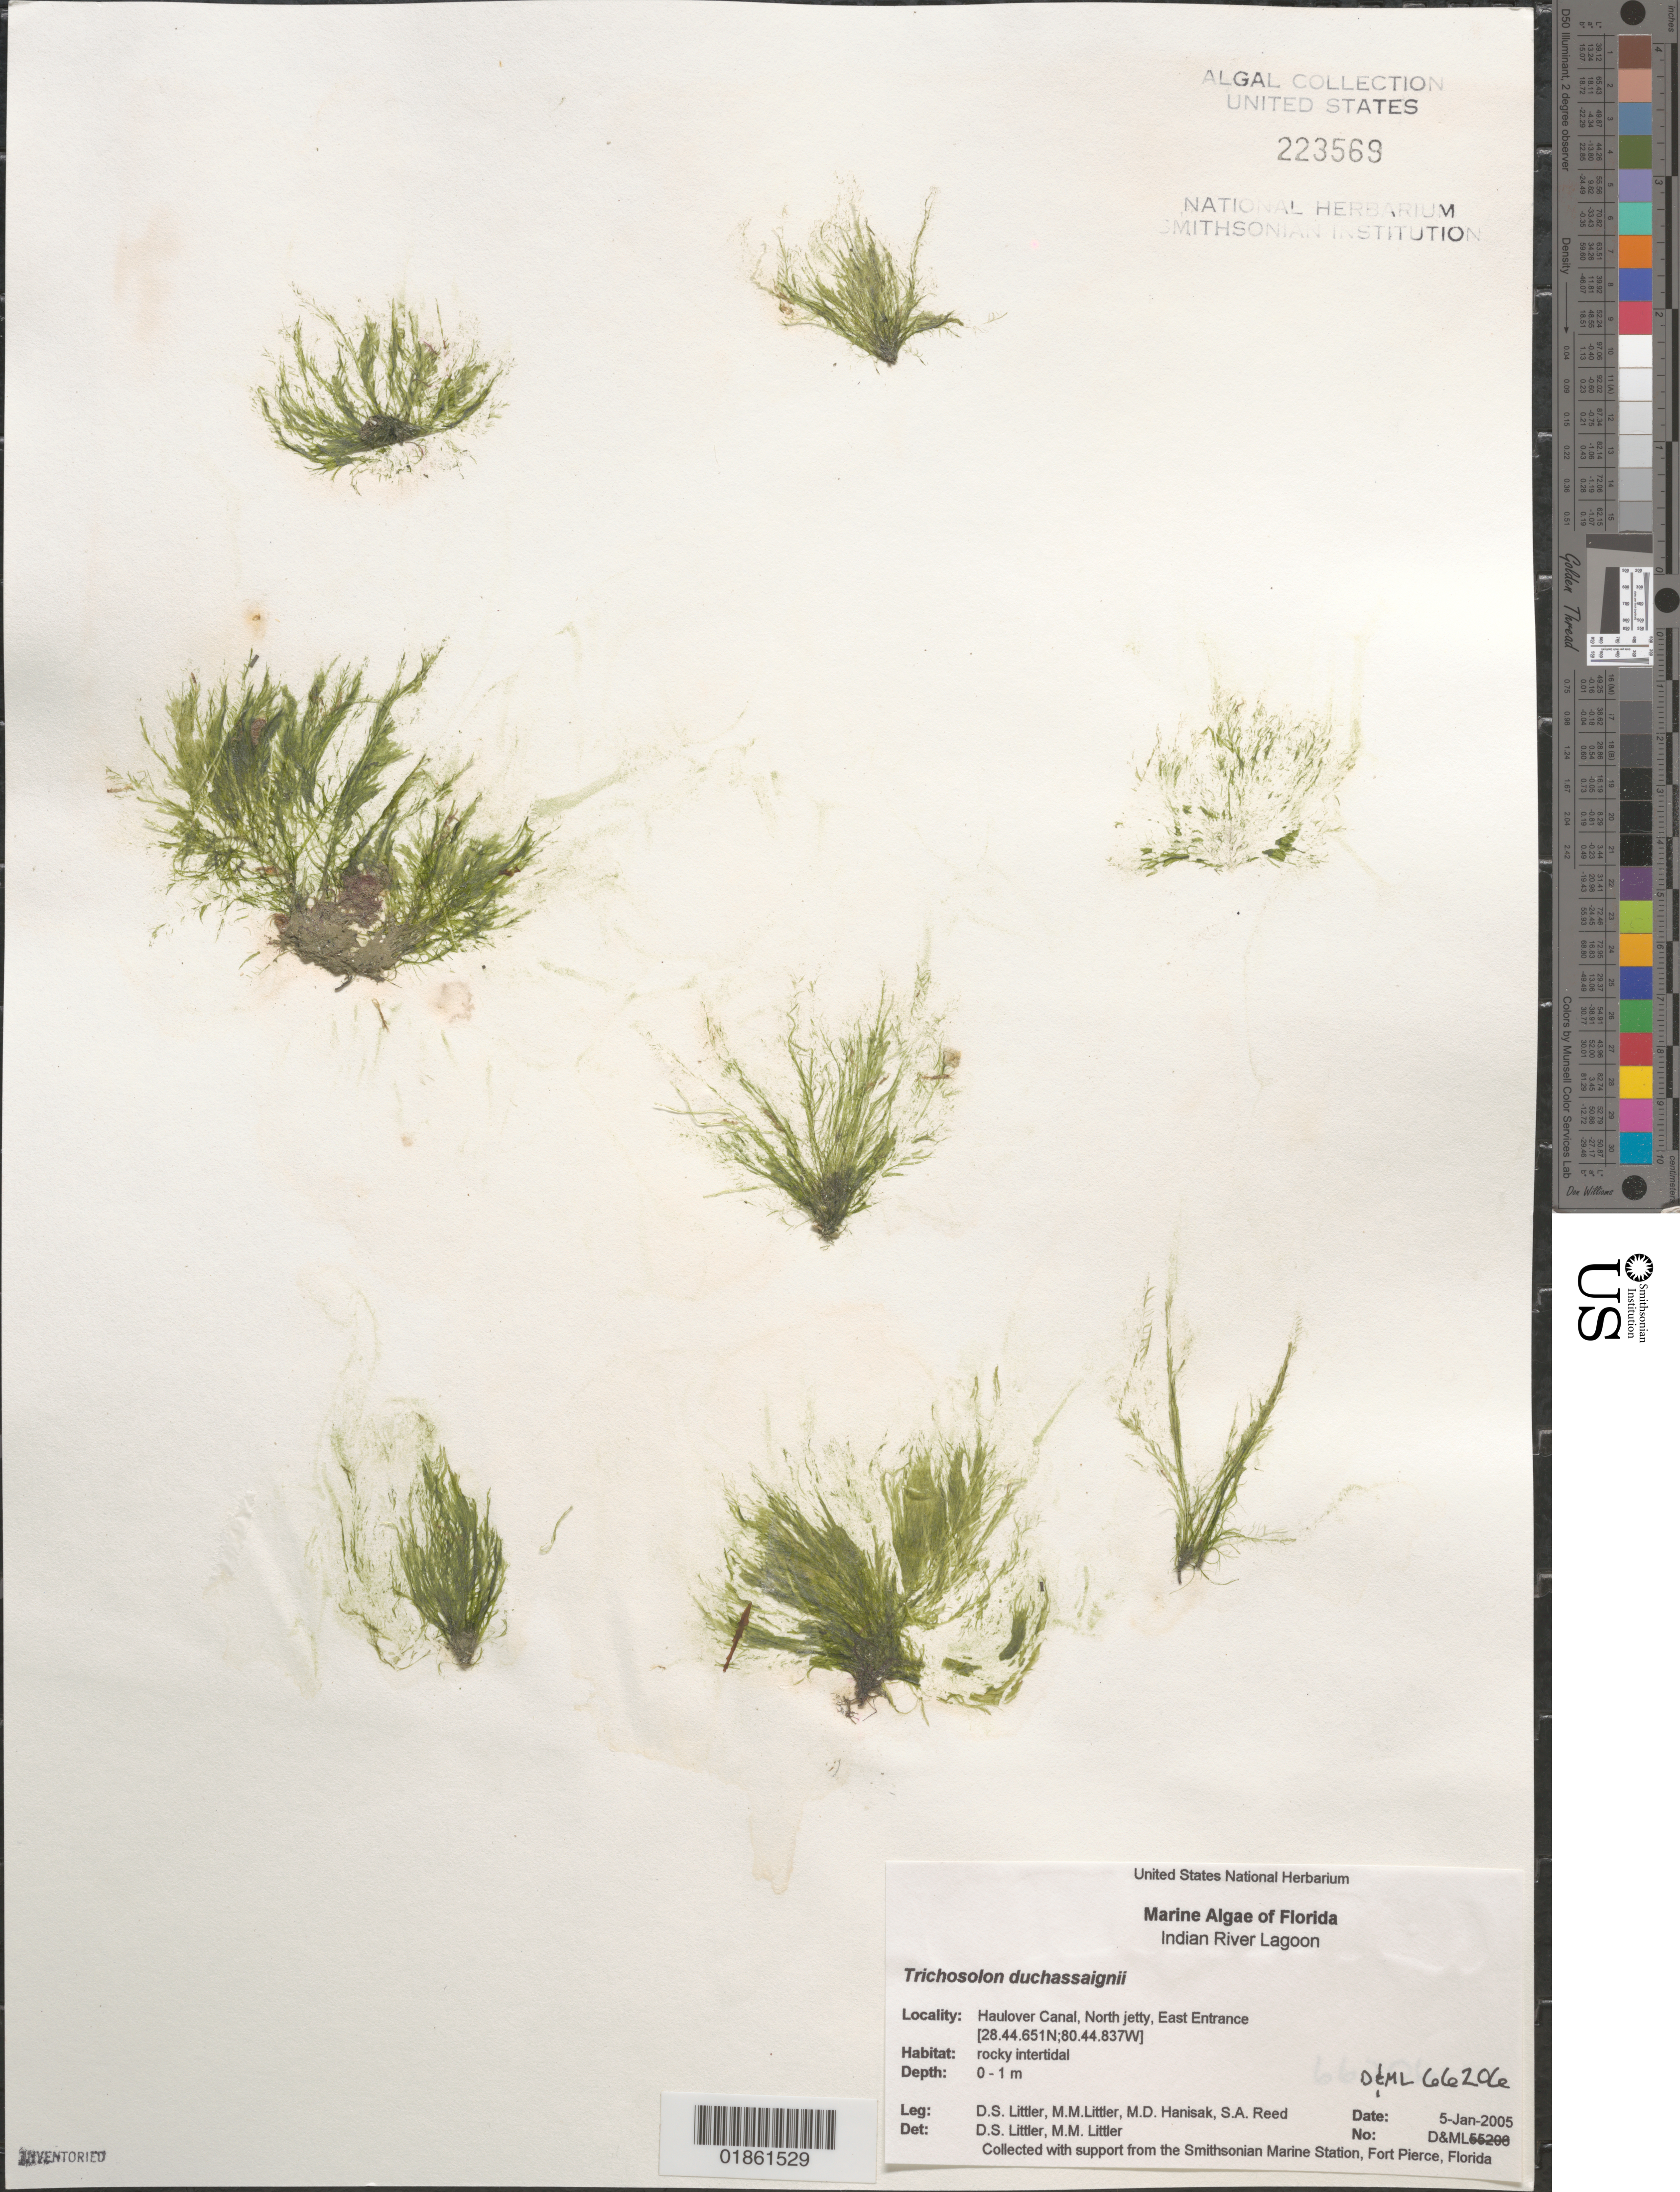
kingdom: Plantae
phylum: Chlorophyta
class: Ulvophyceae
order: Bryopsidales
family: Bryopsidaceae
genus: Trichosolen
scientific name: Trichosolen duchassaingii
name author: (J. Agardh) W.R. Taylor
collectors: D. S. Littler, M. Hanisak & S. Reed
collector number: D&ML66206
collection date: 2005-01-05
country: United States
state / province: Florida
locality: Indian River Lagoon. Haulover Canal, North jetty, East Entrance.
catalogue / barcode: US 223569